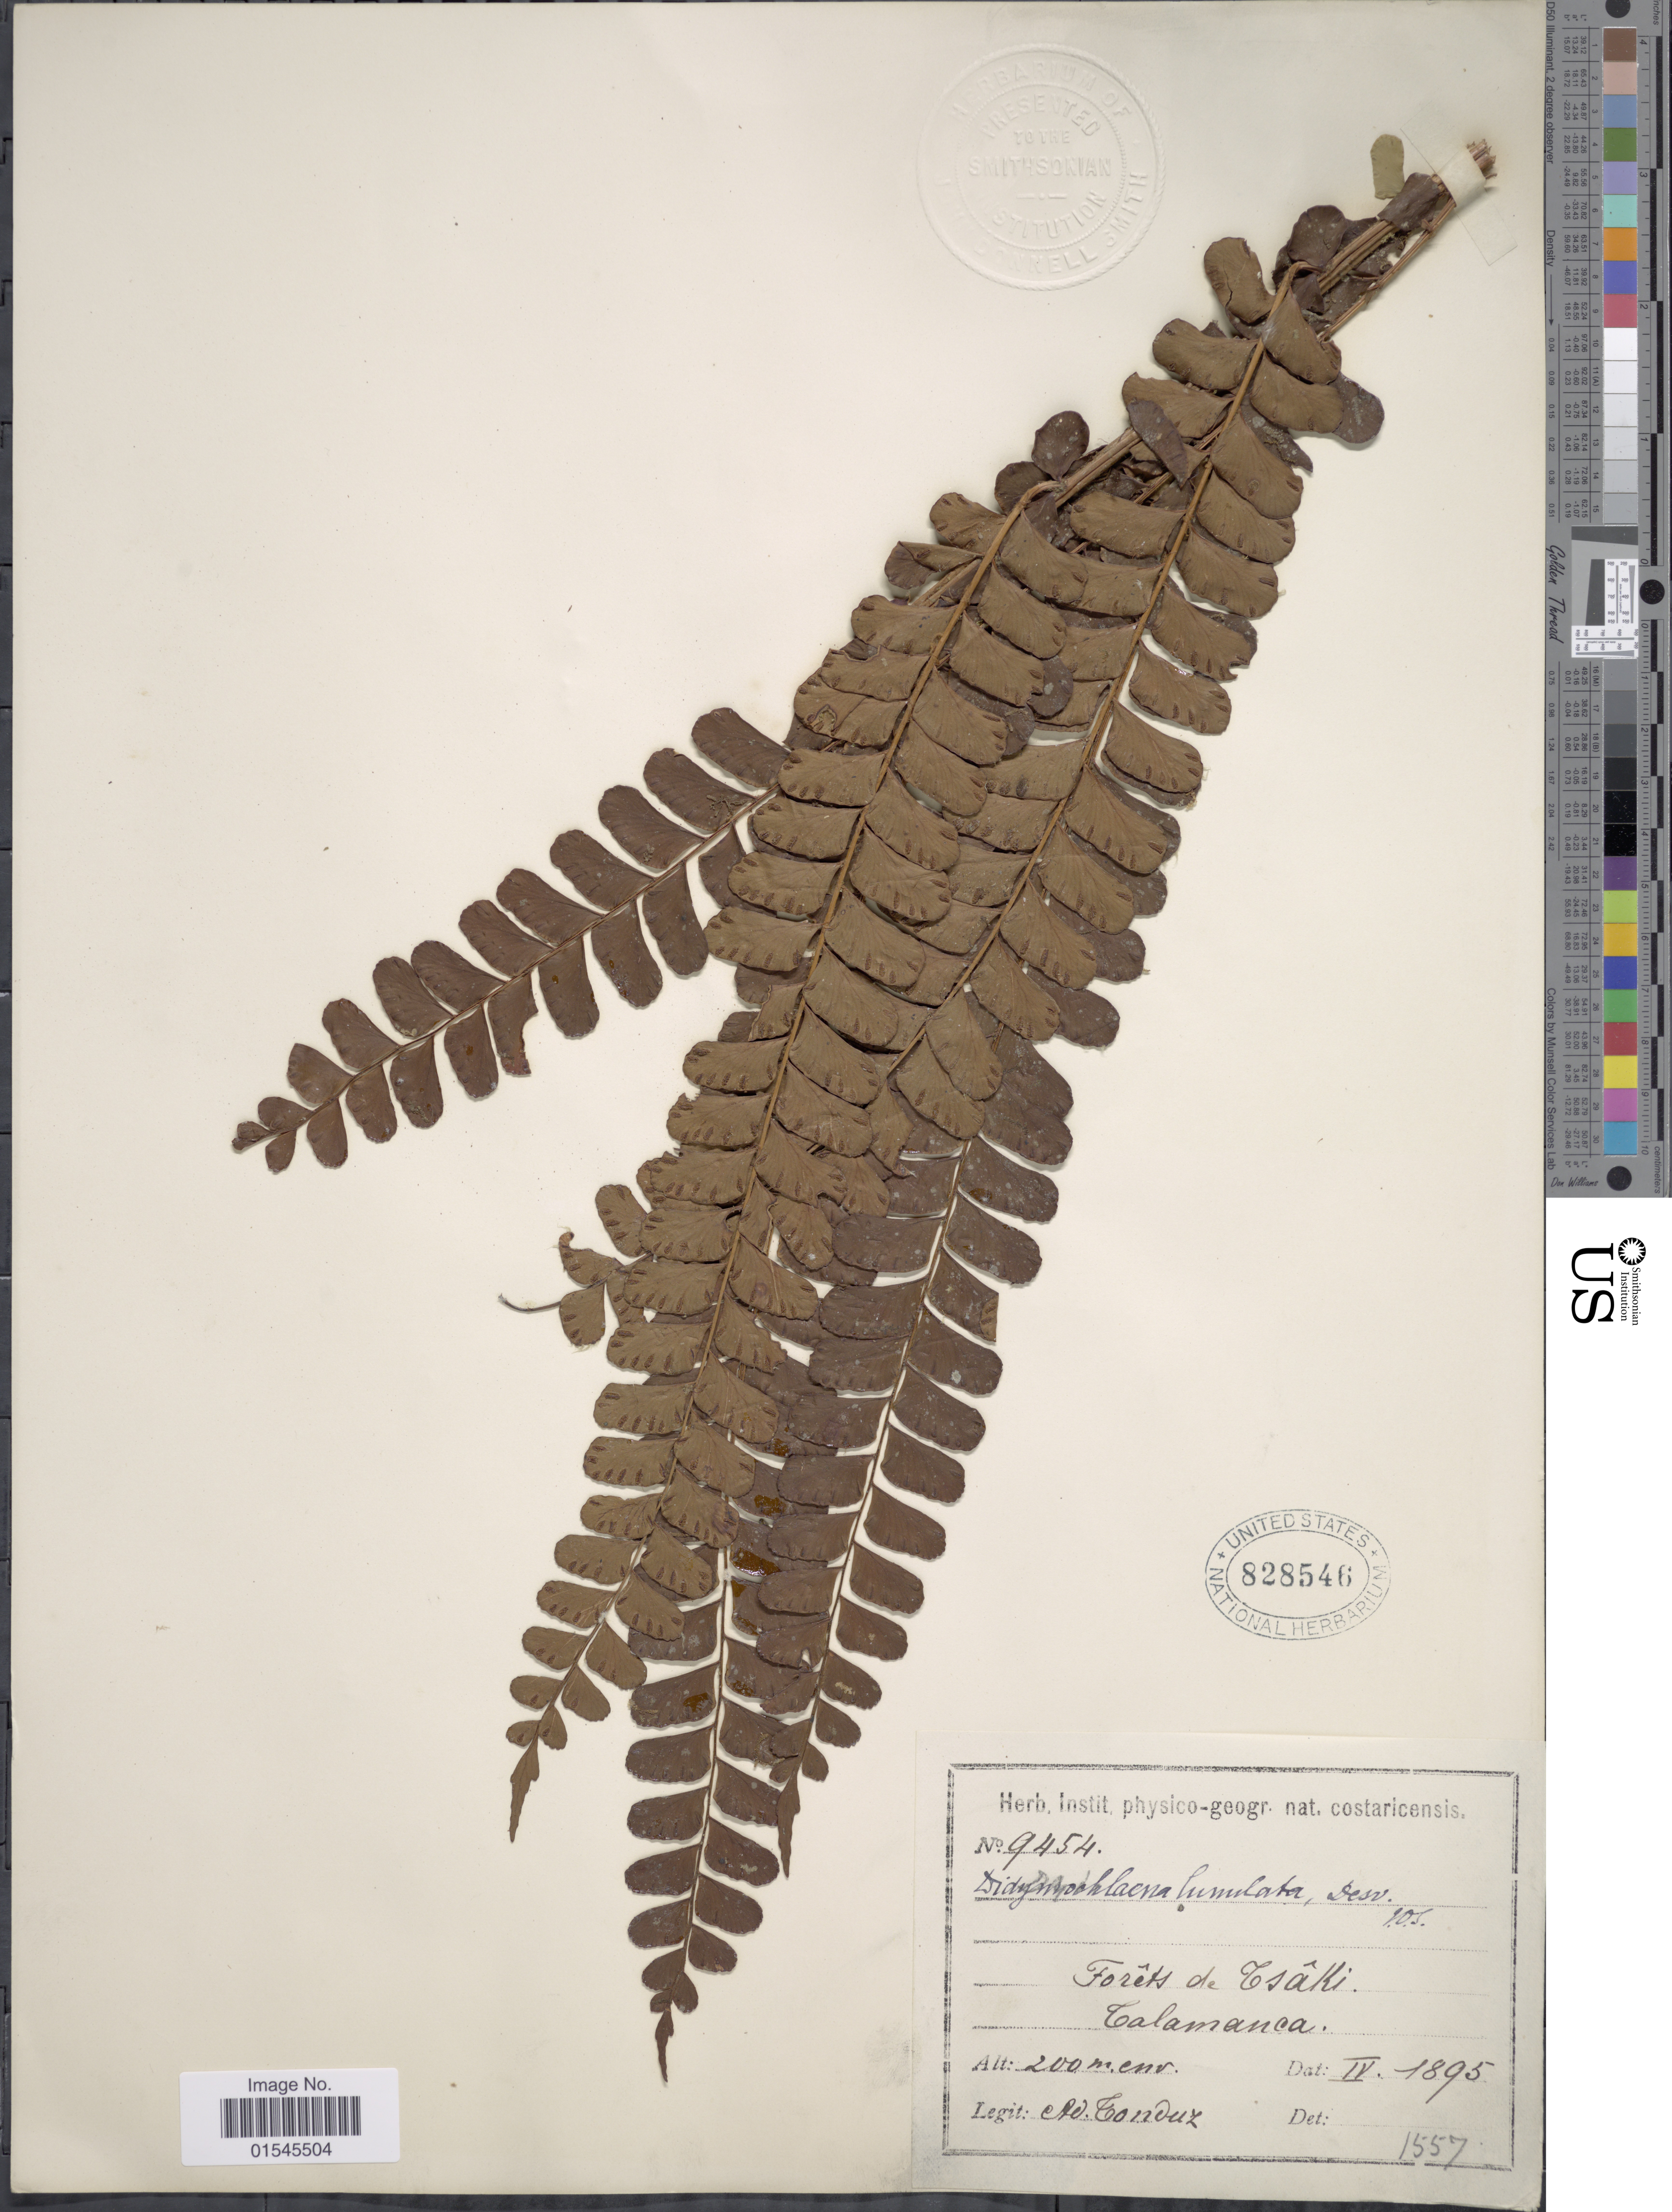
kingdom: Plantae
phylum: Tracheophyta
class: Polypodiopsida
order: Polypodiales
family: Didymochlaenaceae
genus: Didymochlaena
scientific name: Didymochlaena truncatula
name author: (Sw.) J. Sm.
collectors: A. Tonduz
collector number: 9454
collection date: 1895-04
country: Costa Rica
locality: Forets de Tsaki: Talamanca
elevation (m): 200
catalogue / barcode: US 828546